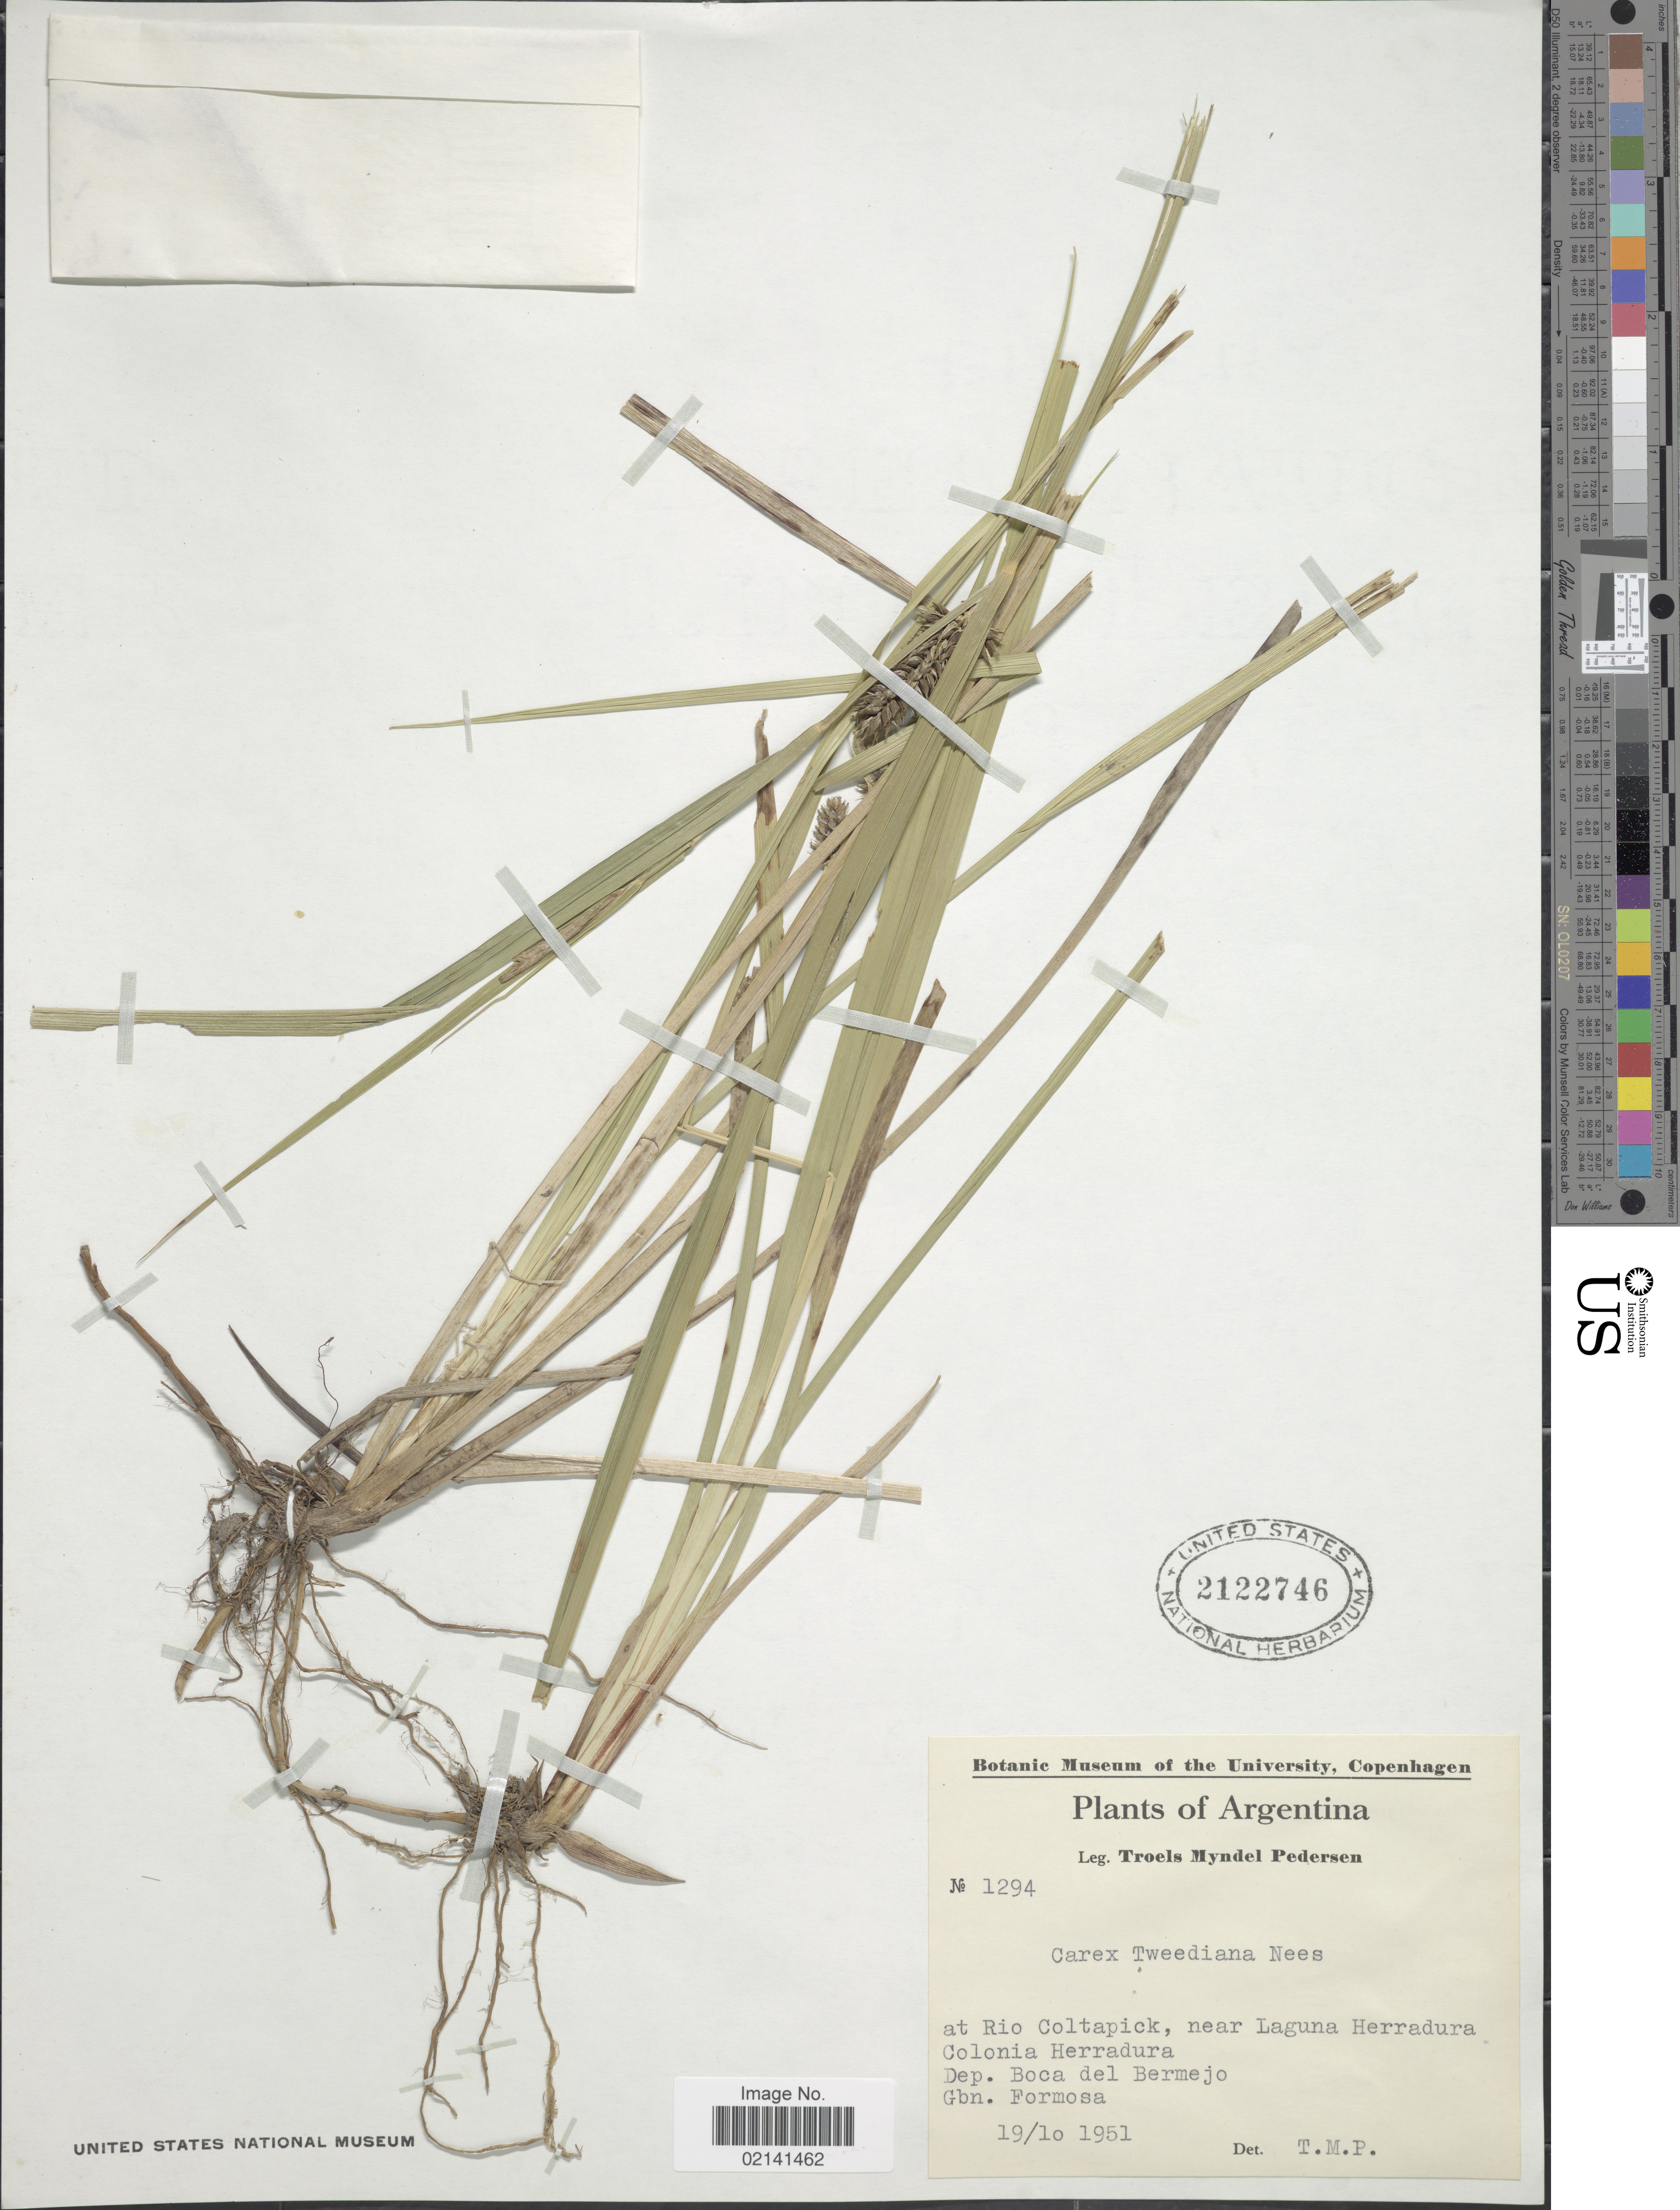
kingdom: Plantae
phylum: Tracheophyta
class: Liliopsida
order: Poales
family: Cyperaceae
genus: Carex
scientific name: Carex tweedieana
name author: Nees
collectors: T. Pederson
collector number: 1294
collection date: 1951-10-19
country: Argentina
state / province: Formosa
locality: At Rio Coltapick, near Laguna Herradura Colonia Herradura, Dep. Boca del Bermejo. Gbn. Formosa.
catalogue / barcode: US 2122746